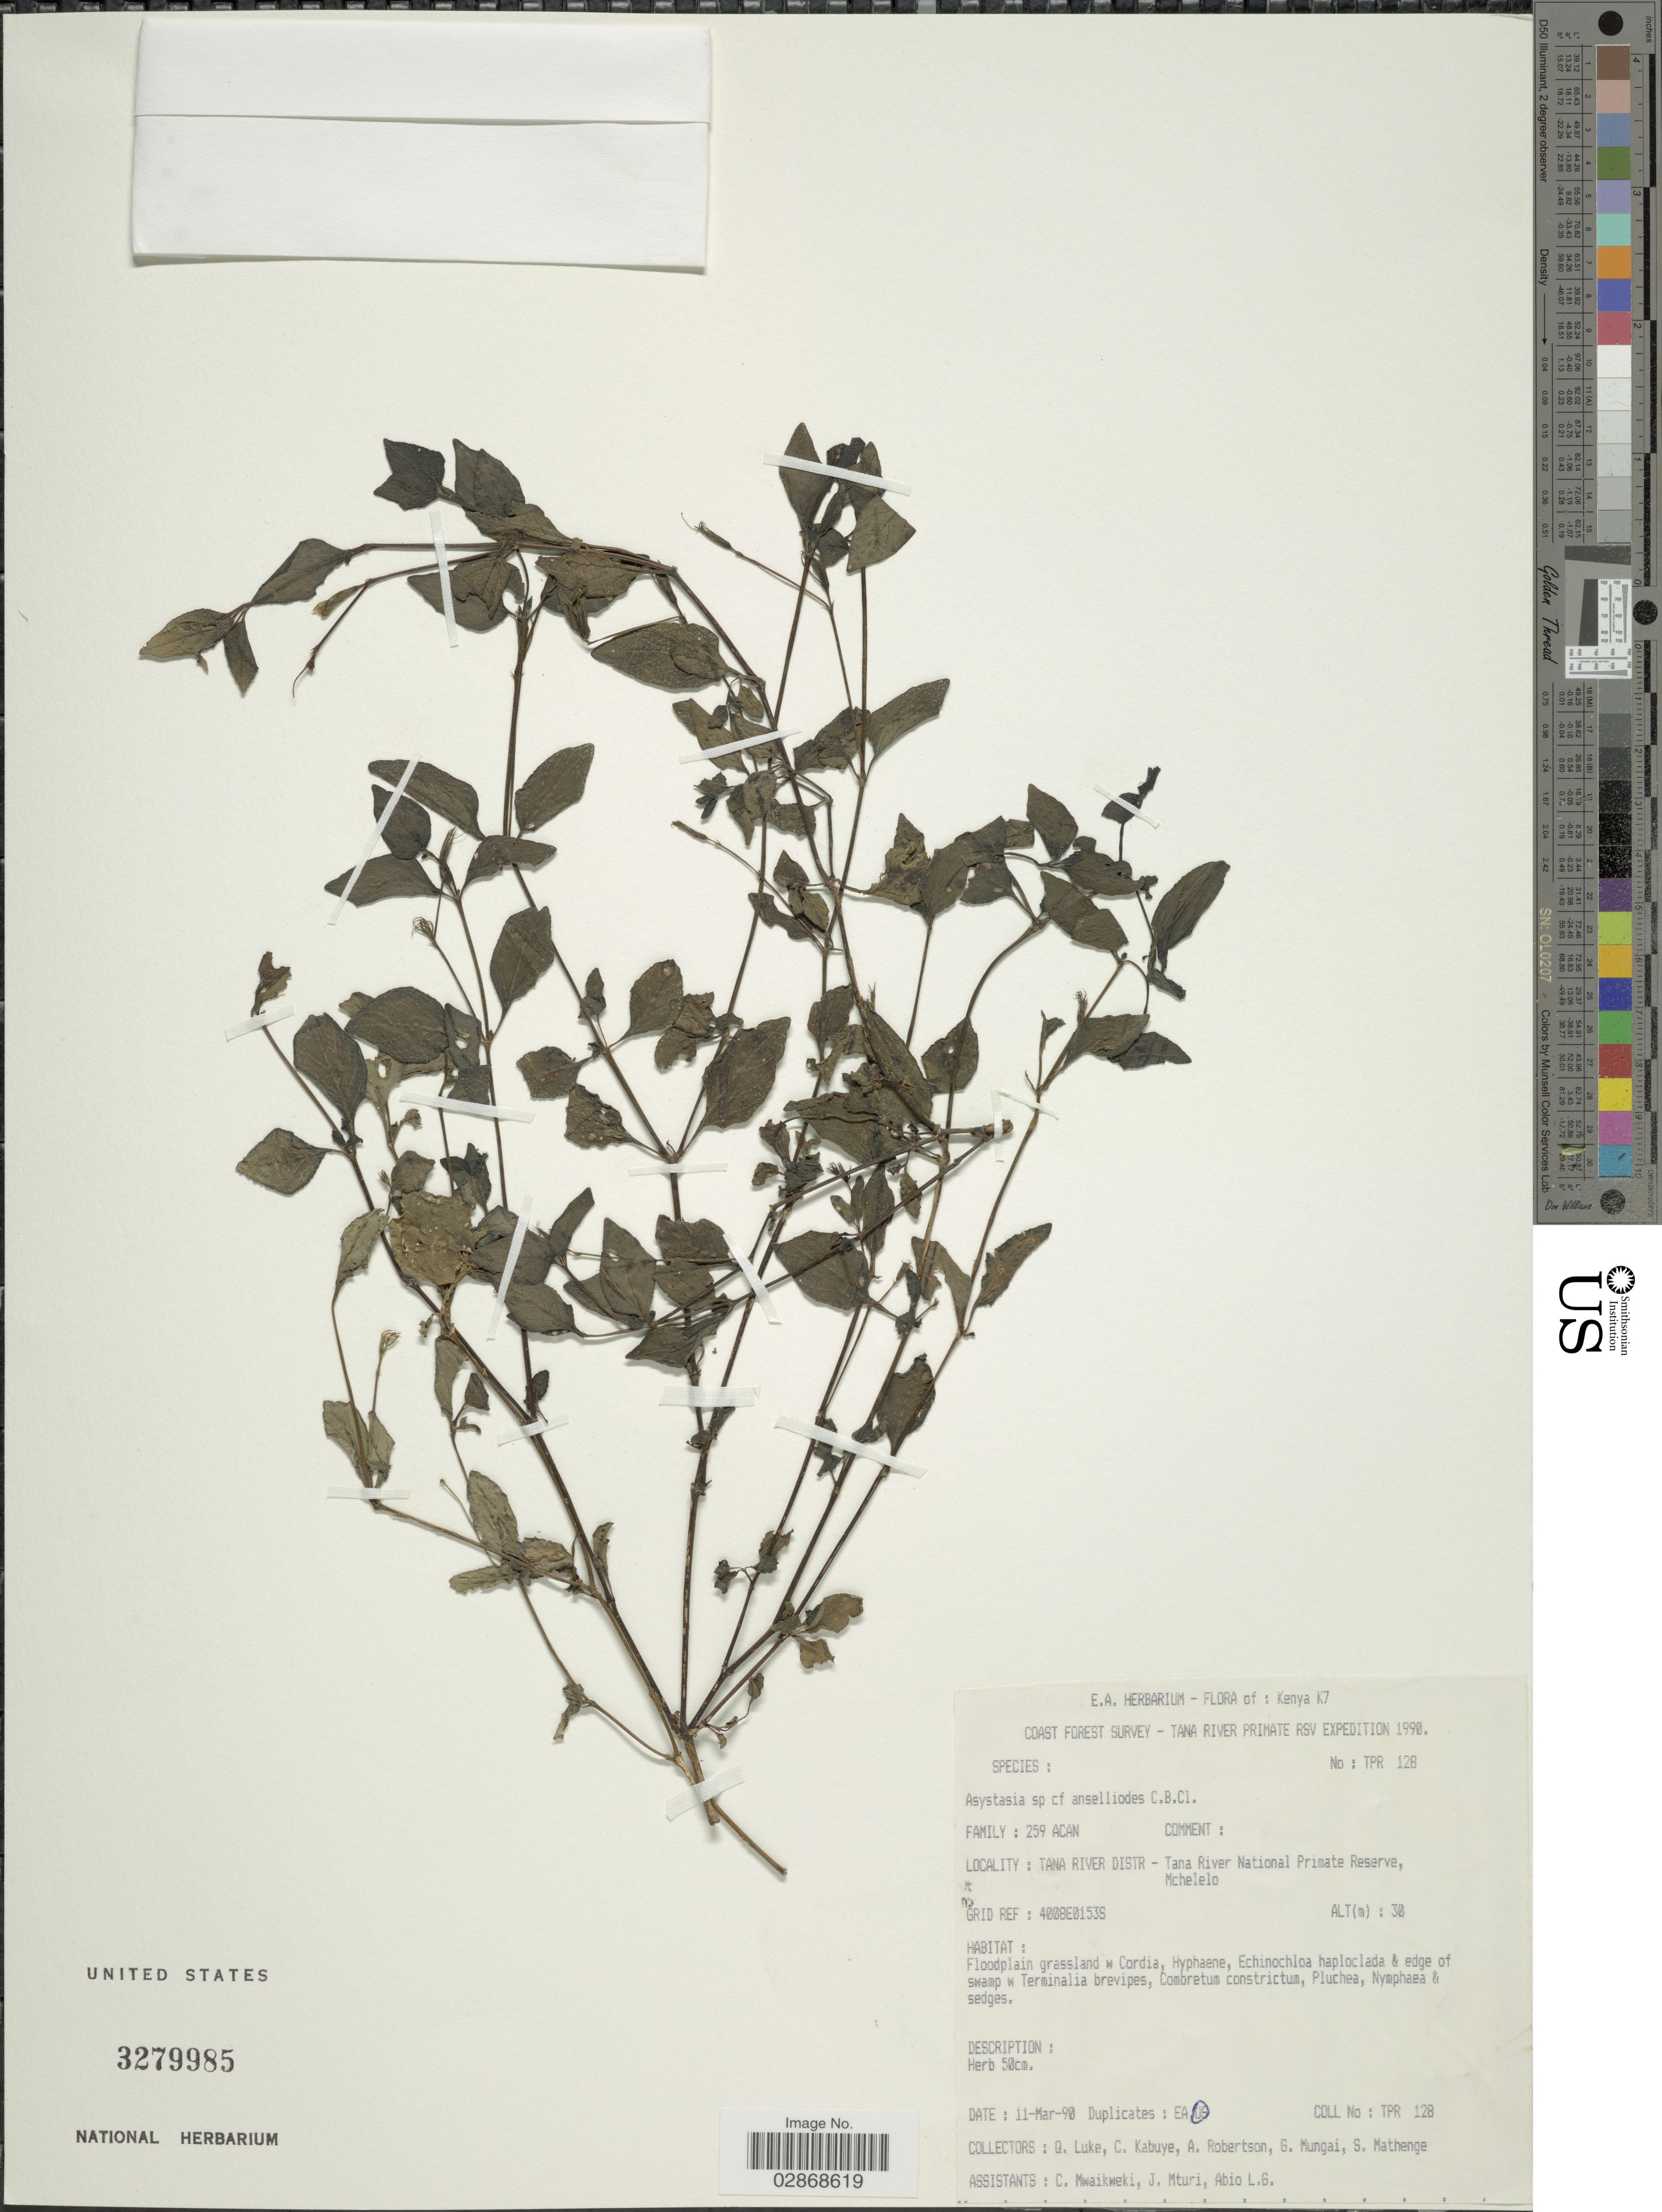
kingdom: Plantae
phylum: Tracheophyta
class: Magnoliopsida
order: Lamiales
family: Acanthaceae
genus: Asystasia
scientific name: Asystasia ansellioides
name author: C.B. Clarke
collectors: Q. Luke, C. Kabuye, A. Robertson, G. Mungai & et al.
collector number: TPR128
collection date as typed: Transcribed d/m/y: 11/3/90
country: Kenya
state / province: Tana River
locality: K7. Tana River Distr - Tana River National Primate Reserve, Michelelo. Grid Ref: 4008E0153S.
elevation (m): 30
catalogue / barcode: US 3279985